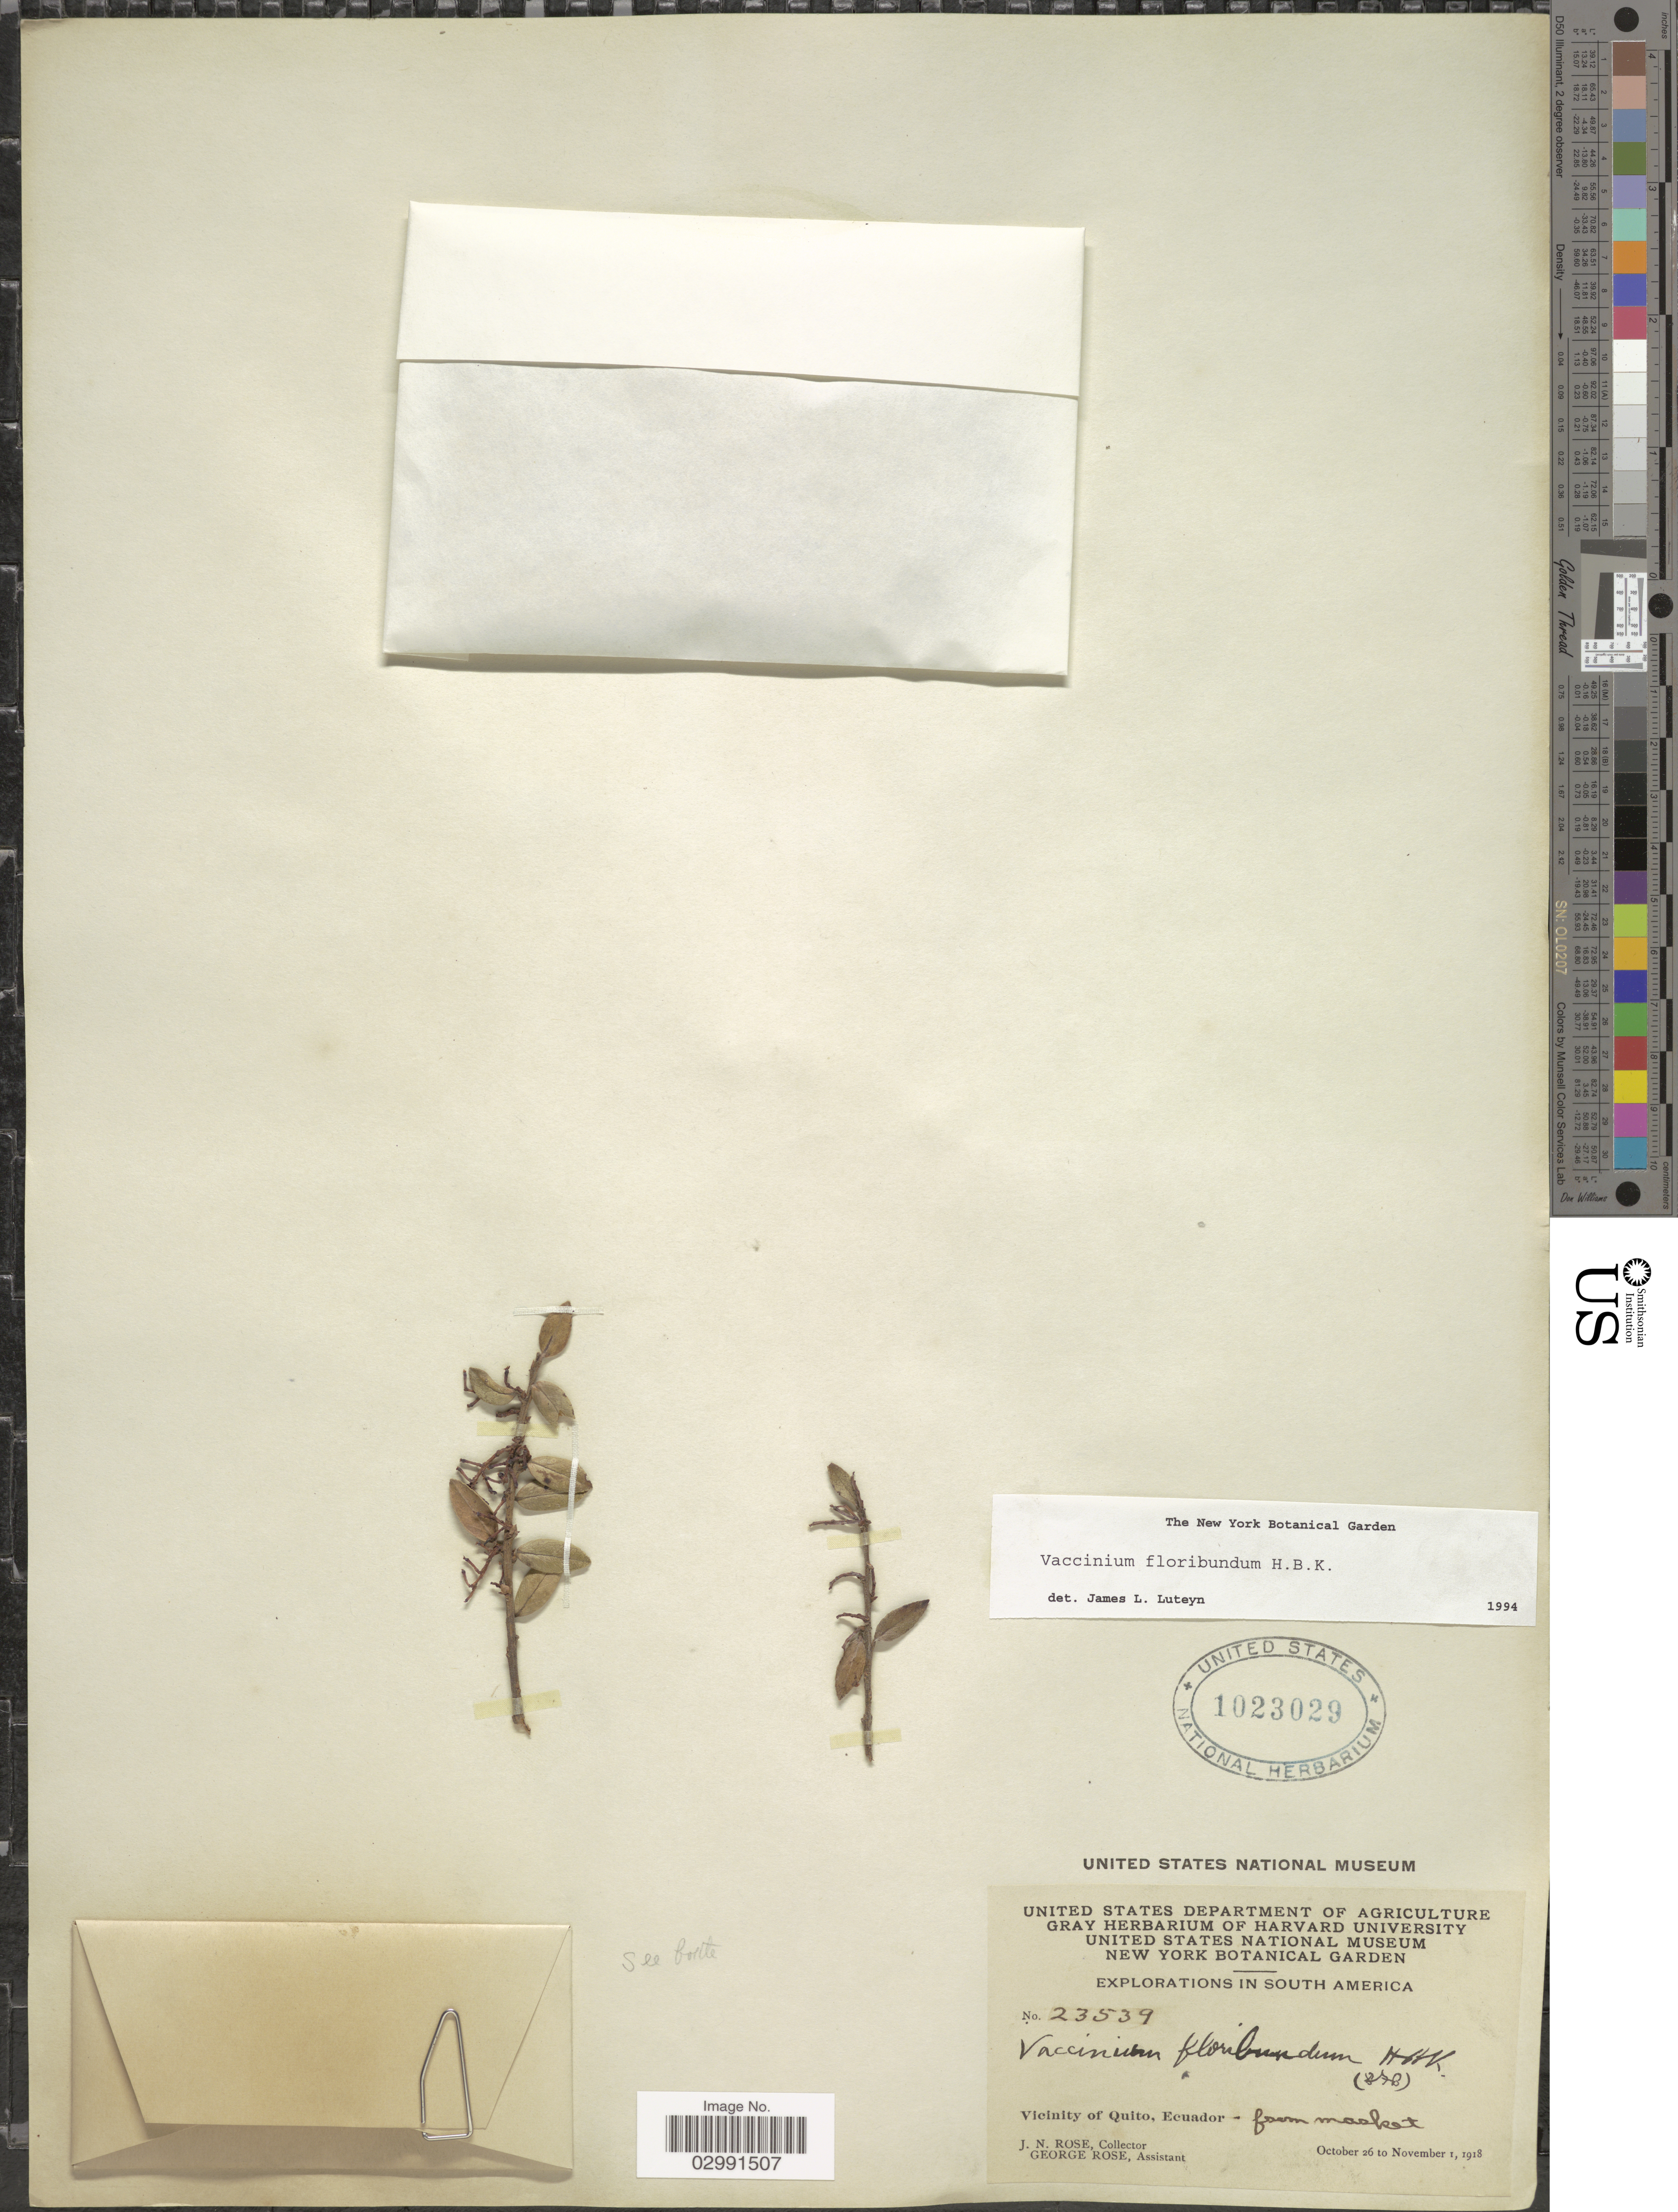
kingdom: Plantae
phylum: Tracheophyta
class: Magnoliopsida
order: Ericales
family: Ericaceae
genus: Vaccinium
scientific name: Vaccinium floribundum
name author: Kunth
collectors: J. N. Rose & G. Rose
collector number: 23539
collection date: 1918-10-26/1918-11-01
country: Ecuador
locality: Vicinity of Quito - from market.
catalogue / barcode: US 1023029